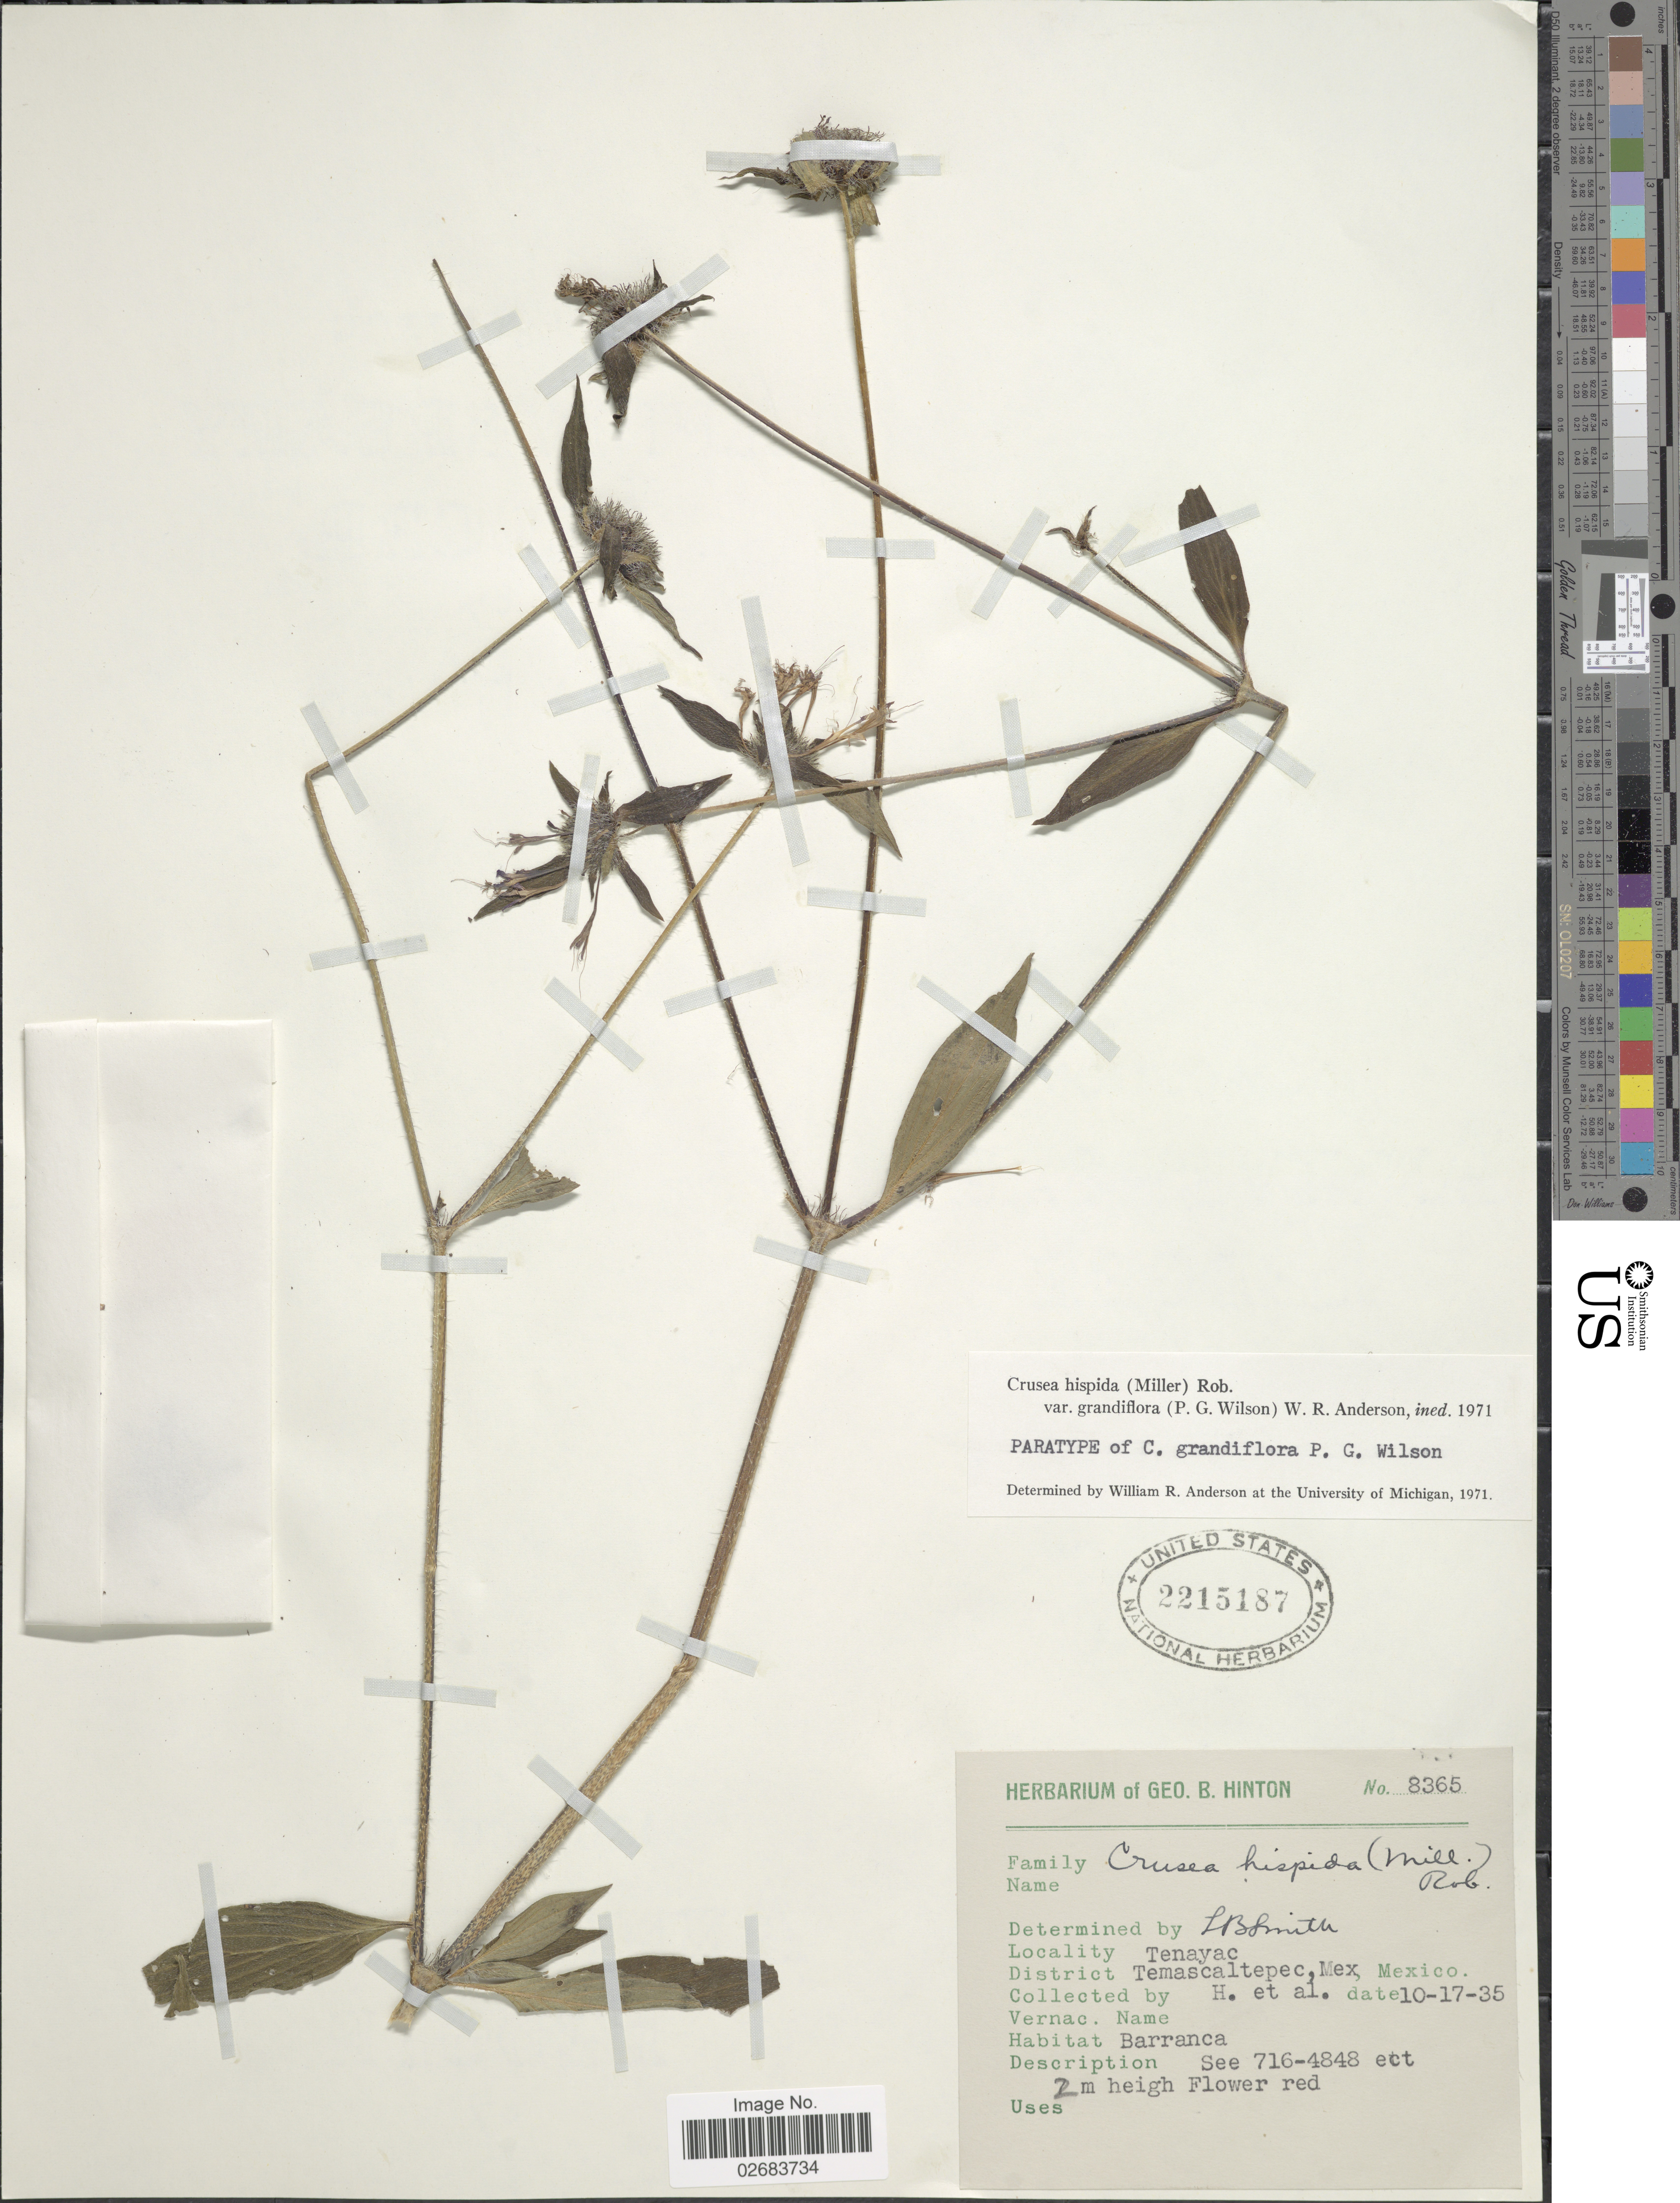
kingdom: Plantae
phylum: Tracheophyta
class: Magnoliopsida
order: Gentianales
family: Rubiaceae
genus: Crusea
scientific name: Crusea hispida var. grandiflora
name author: (Paul G. Wilson) W.R. Anderson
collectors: G. B. Hinton & et al.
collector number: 8365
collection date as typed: Transcribed d/m/y: 17/10/35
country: Mexico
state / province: México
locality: Tenayac. District Temascaltepec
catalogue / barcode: US 2215187